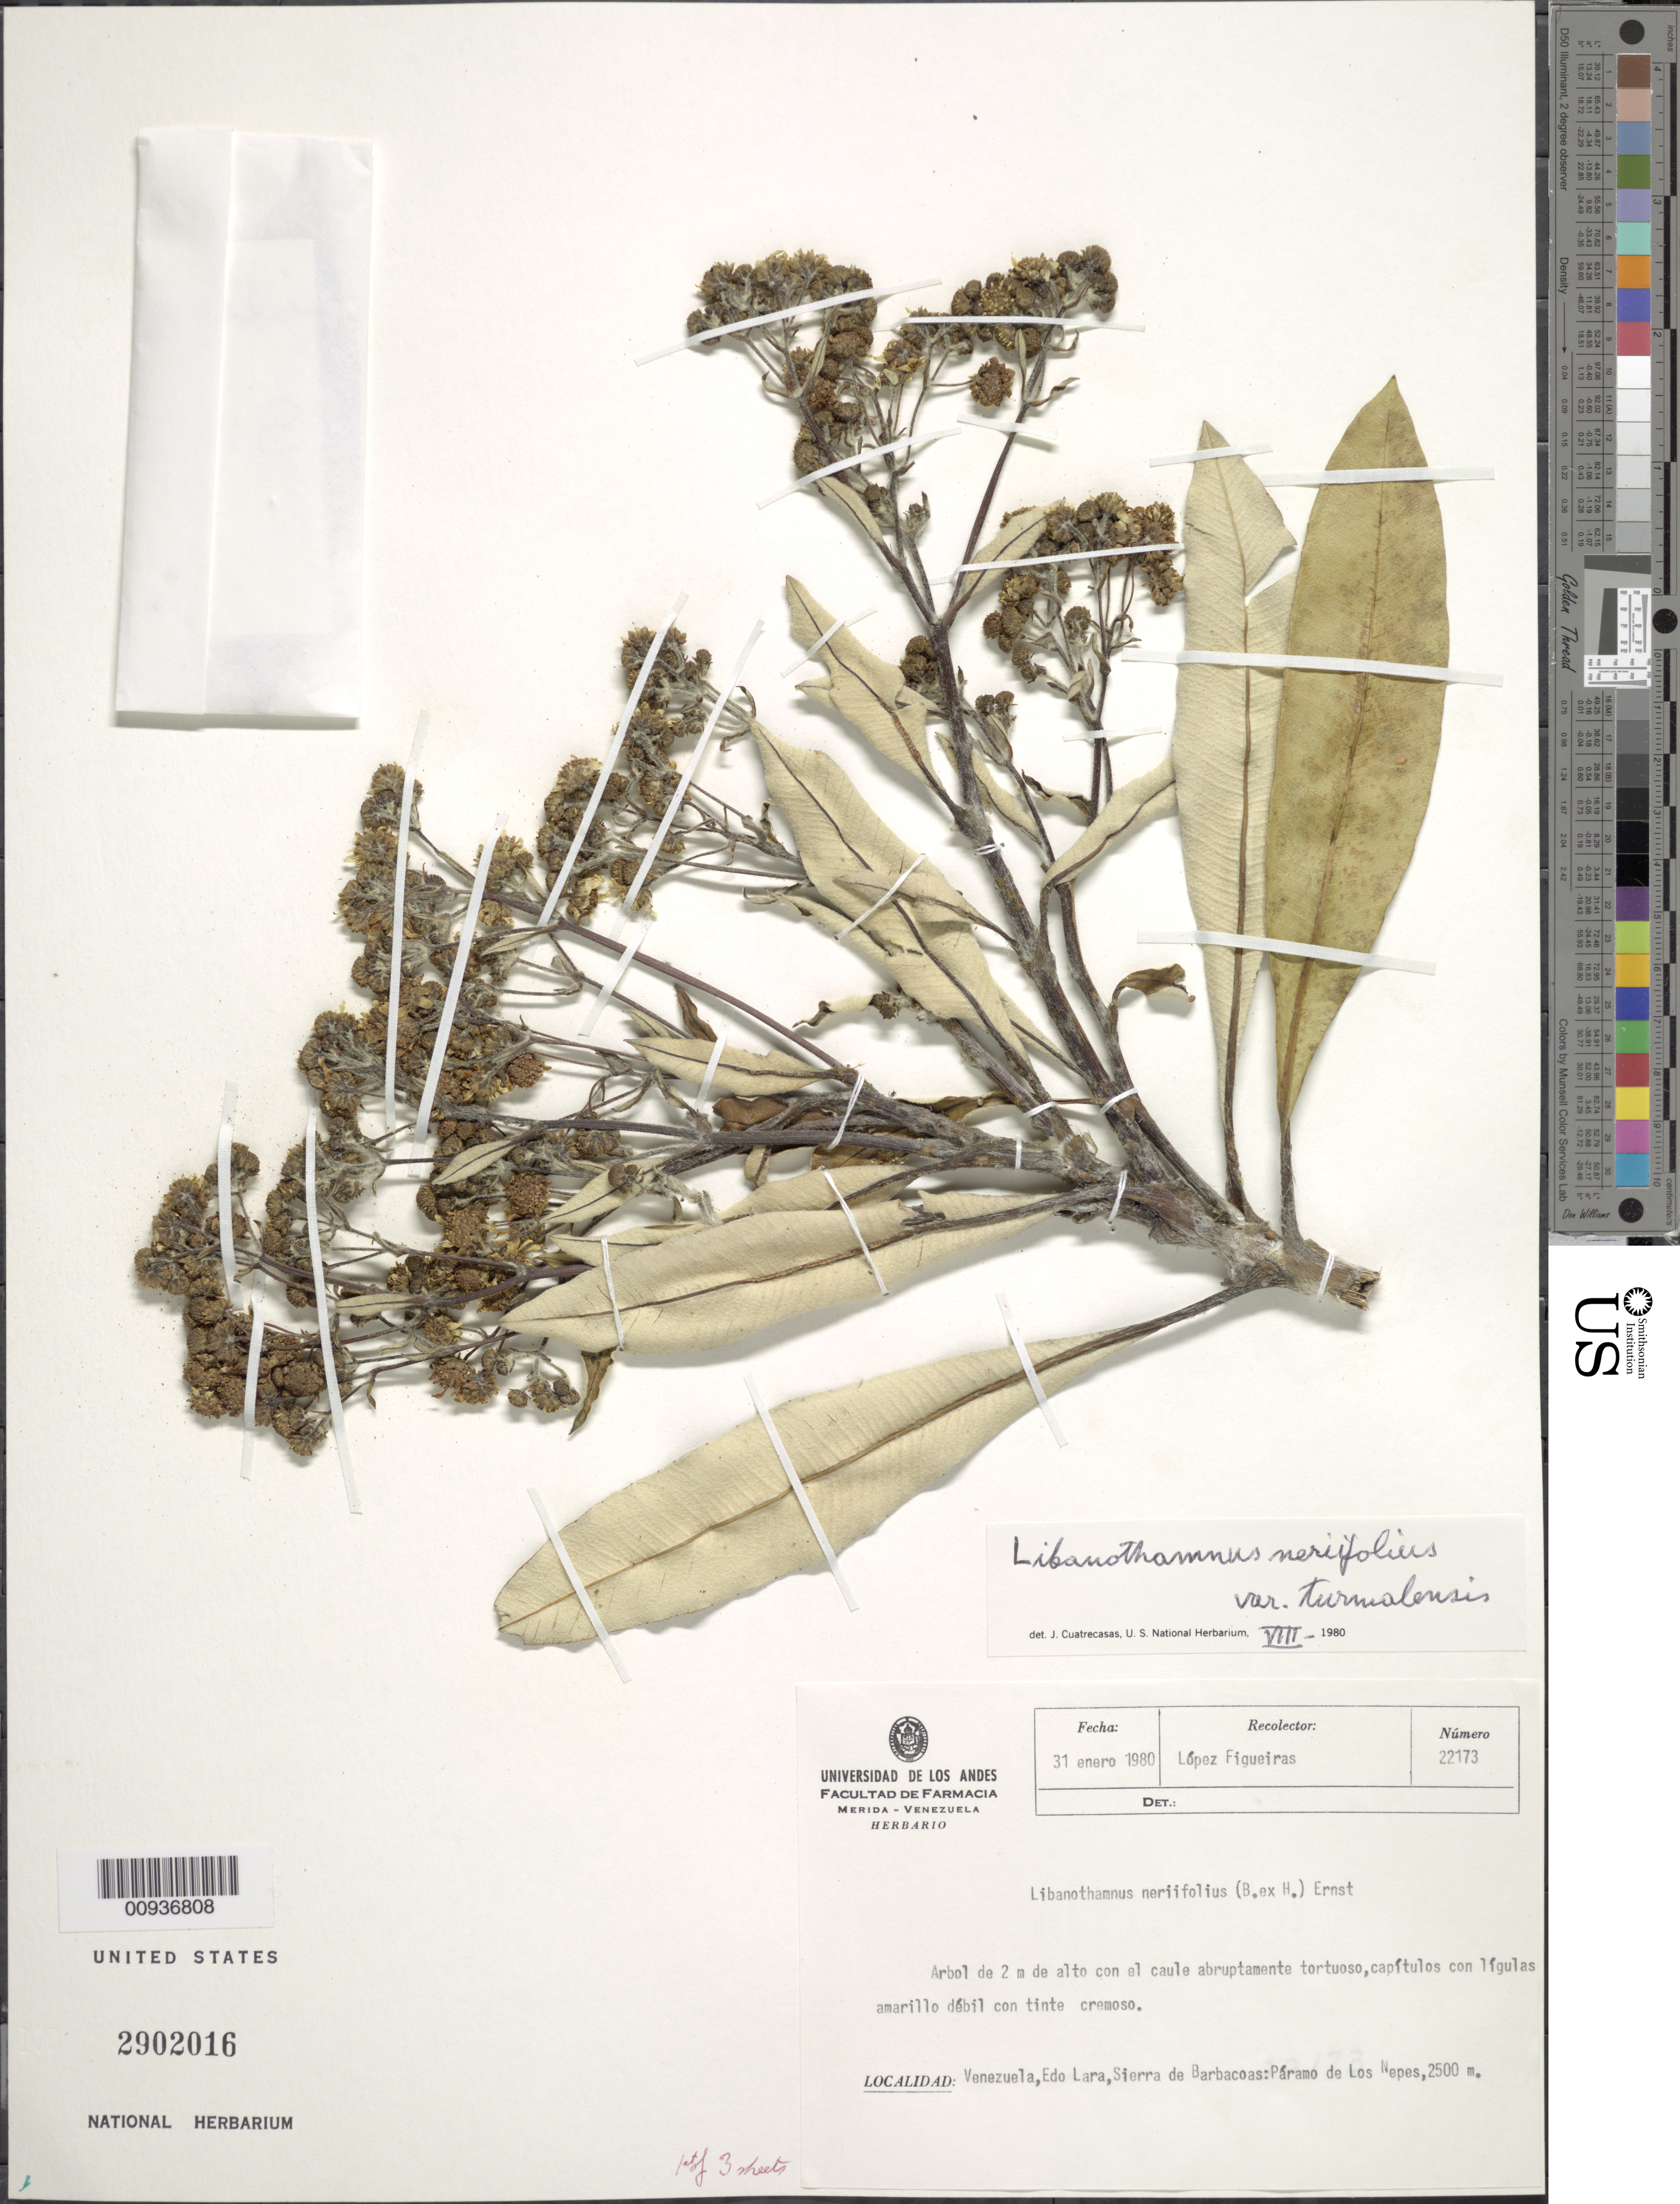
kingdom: Plantae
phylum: Tracheophyta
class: Magnoliopsida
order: Asterales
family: Asteraceae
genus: Libanothamnus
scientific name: Libanothamnus neriifolius var. turmalensis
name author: Cuatrec.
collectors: M. López Figueiras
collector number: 22173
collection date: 1980-01-31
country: Venezuela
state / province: Lara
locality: Sierra de Barbacoas, Paramo de Los Nepes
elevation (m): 2500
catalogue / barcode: US 2902016